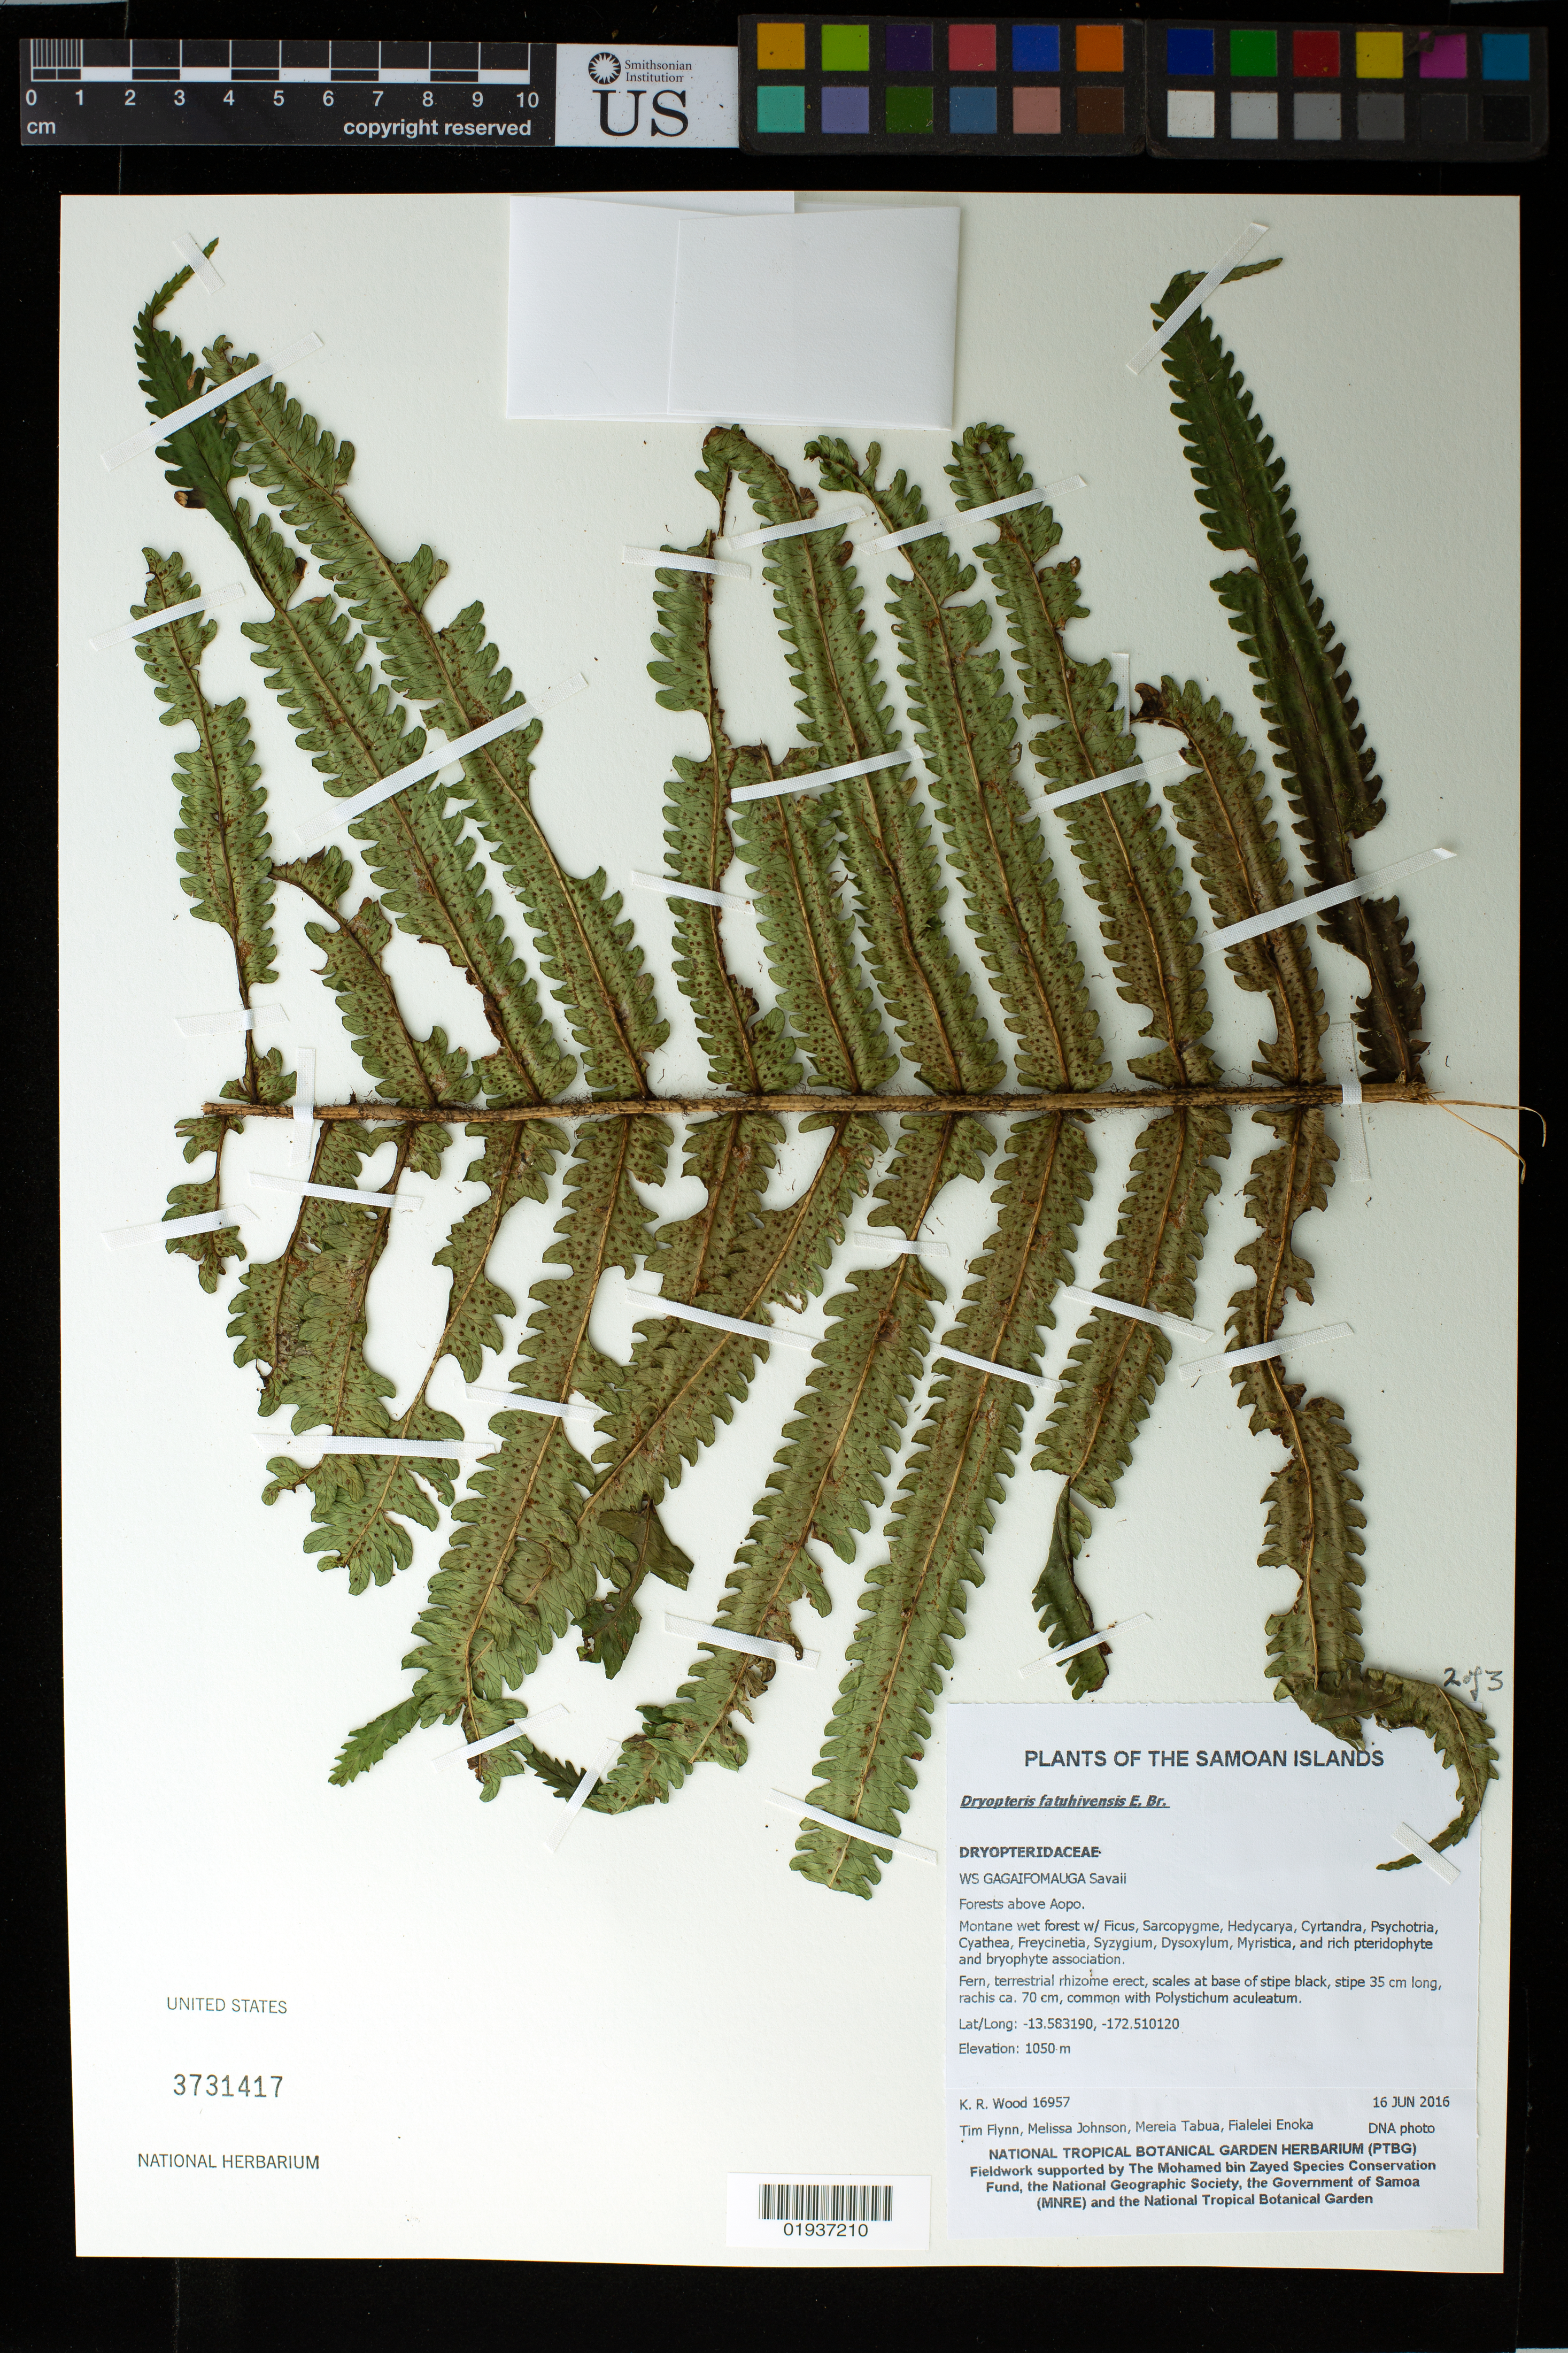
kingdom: Plantae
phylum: Tracheophyta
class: Polypodiopsida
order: Polypodiales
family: Dryopteridaceae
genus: Dryopteris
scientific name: Dryopteris fatuhivensis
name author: E.D. Br.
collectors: K. R. Wood, T. W. Flynn, M. Johnson, M. Tabua & F. Enoka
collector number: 16957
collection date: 2016-06-16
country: Samoa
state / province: Gagaifomauga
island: Savai'i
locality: Savaii, Forests above Aopo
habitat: Montane wet forest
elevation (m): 1050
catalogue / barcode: US 3731417